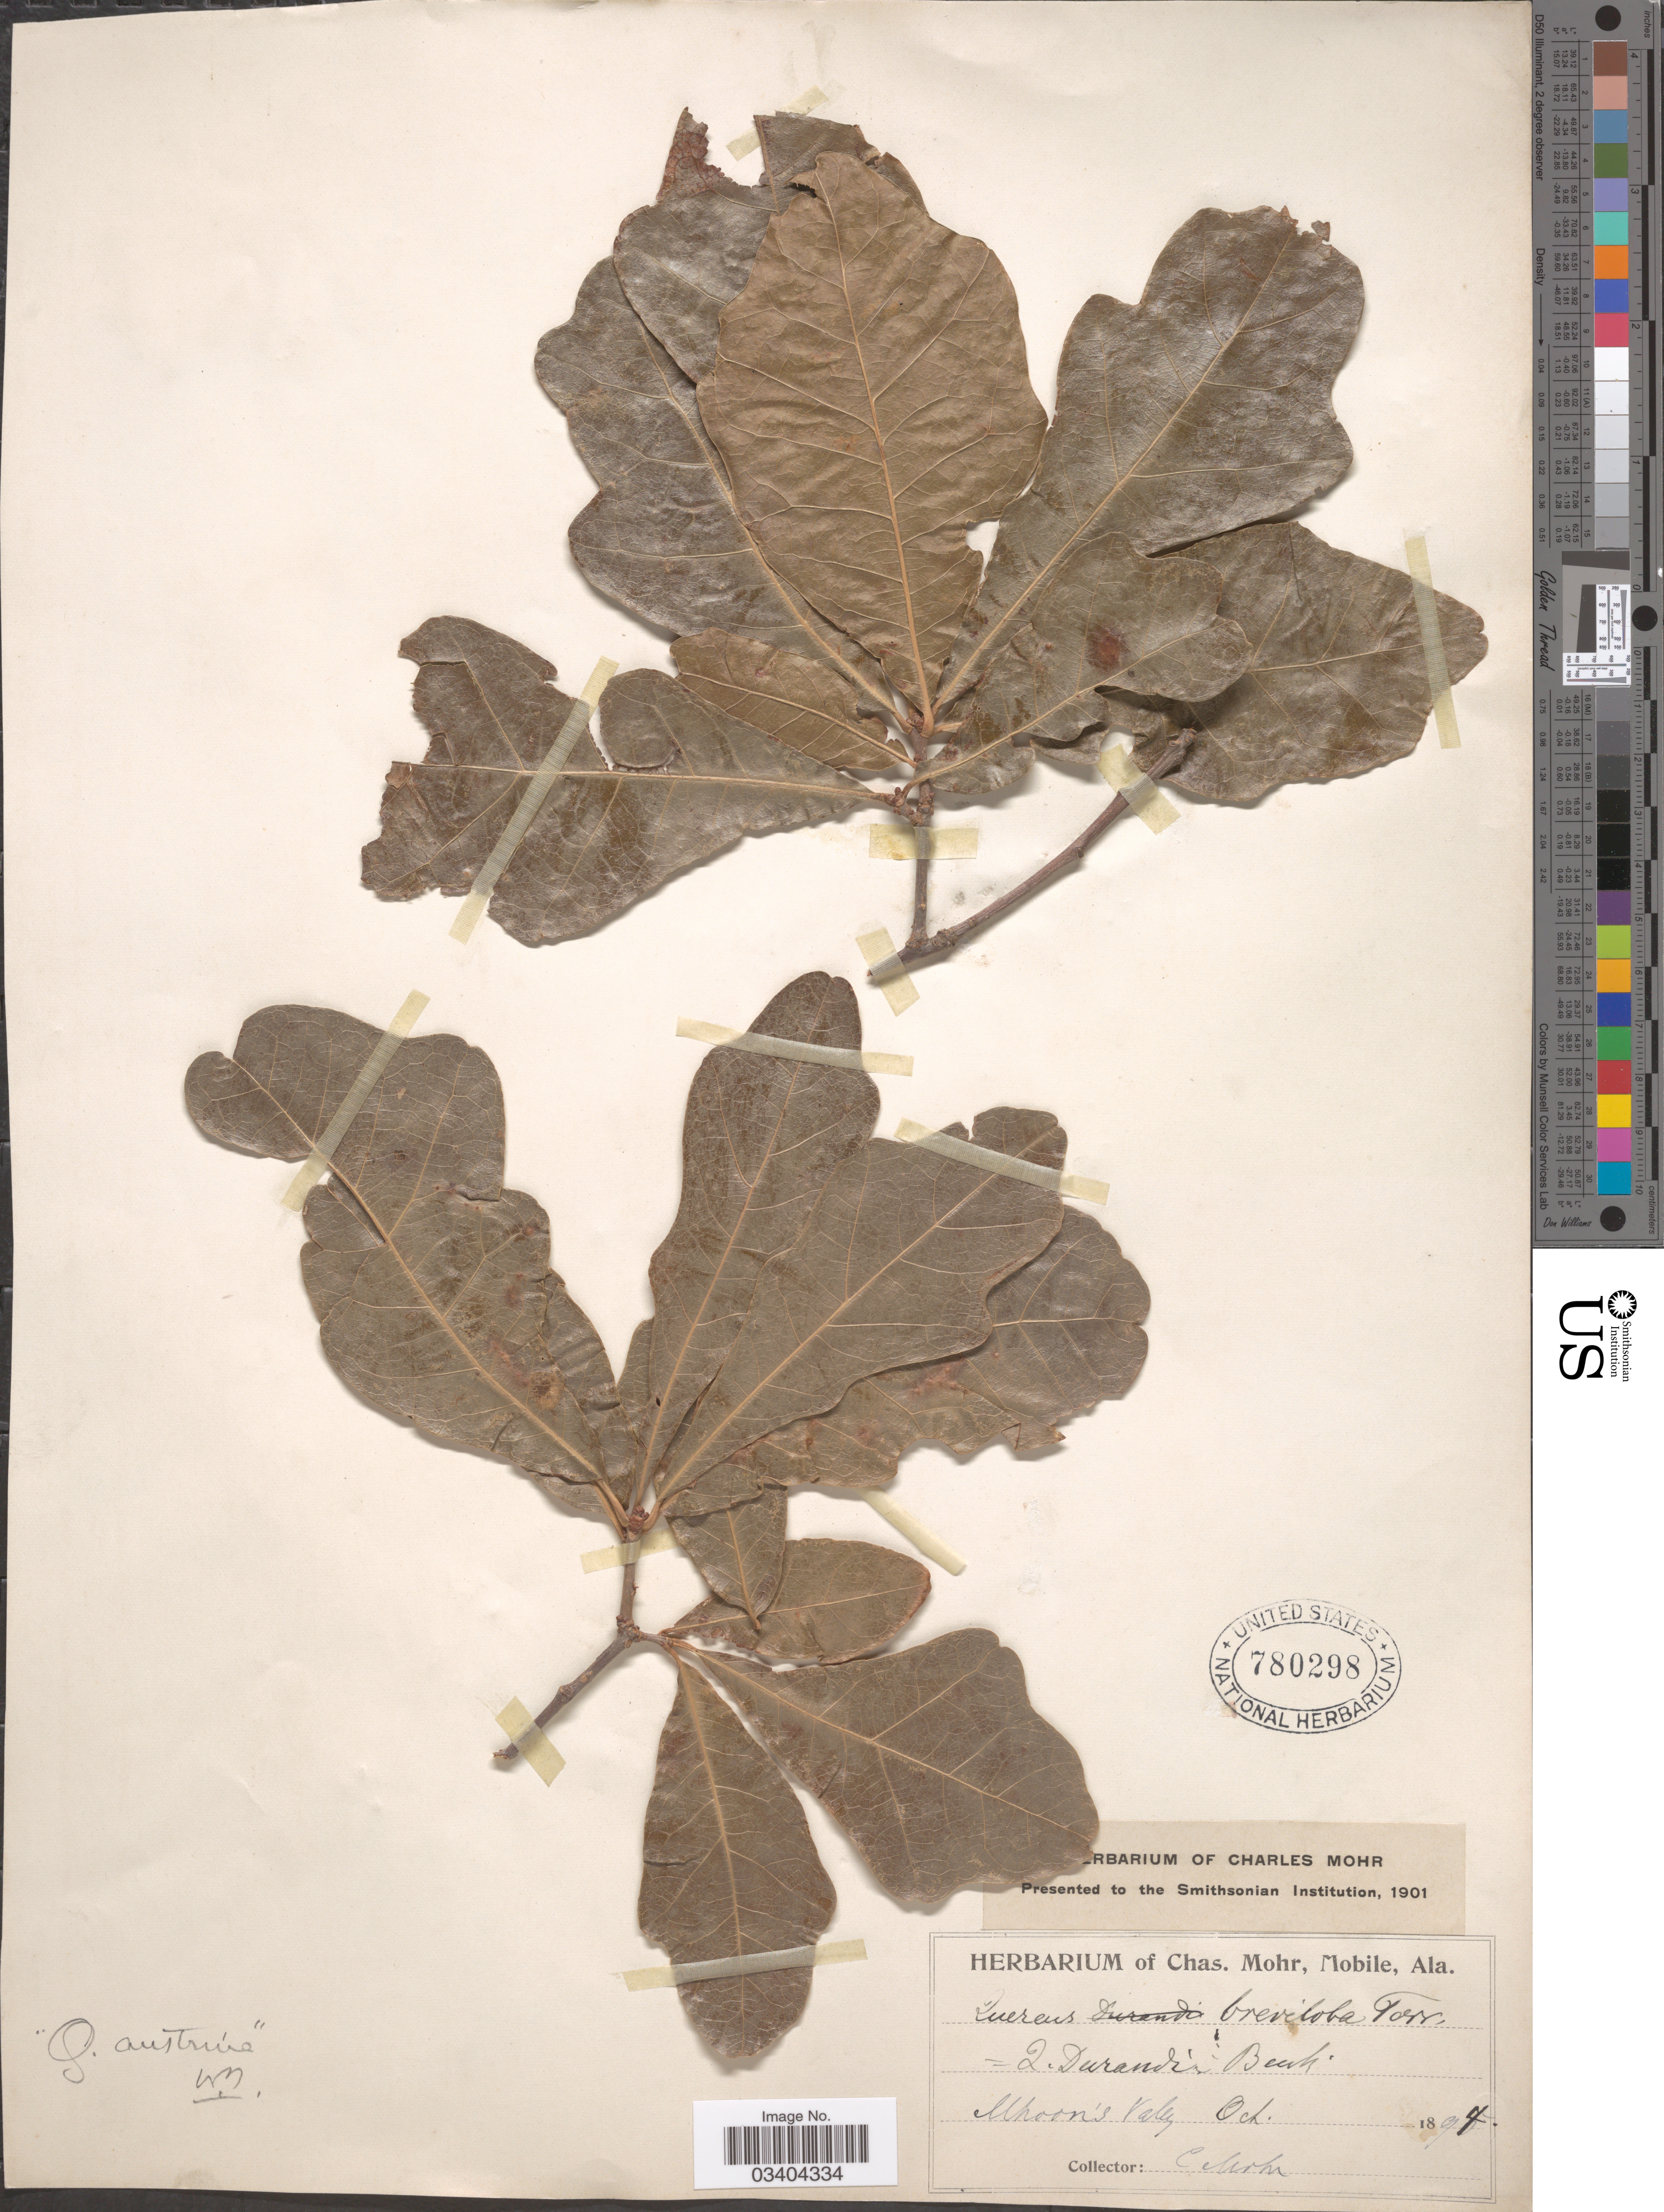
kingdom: Plantae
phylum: Tracheophyta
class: Magnoliopsida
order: Fagales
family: Fagaceae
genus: Quercus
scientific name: Quercus durandii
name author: Buckley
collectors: Mohr, C. T. (herbarium)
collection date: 1894-10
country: United States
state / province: Alabama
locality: [illegible text]hoon's Valley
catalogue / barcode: US 780298